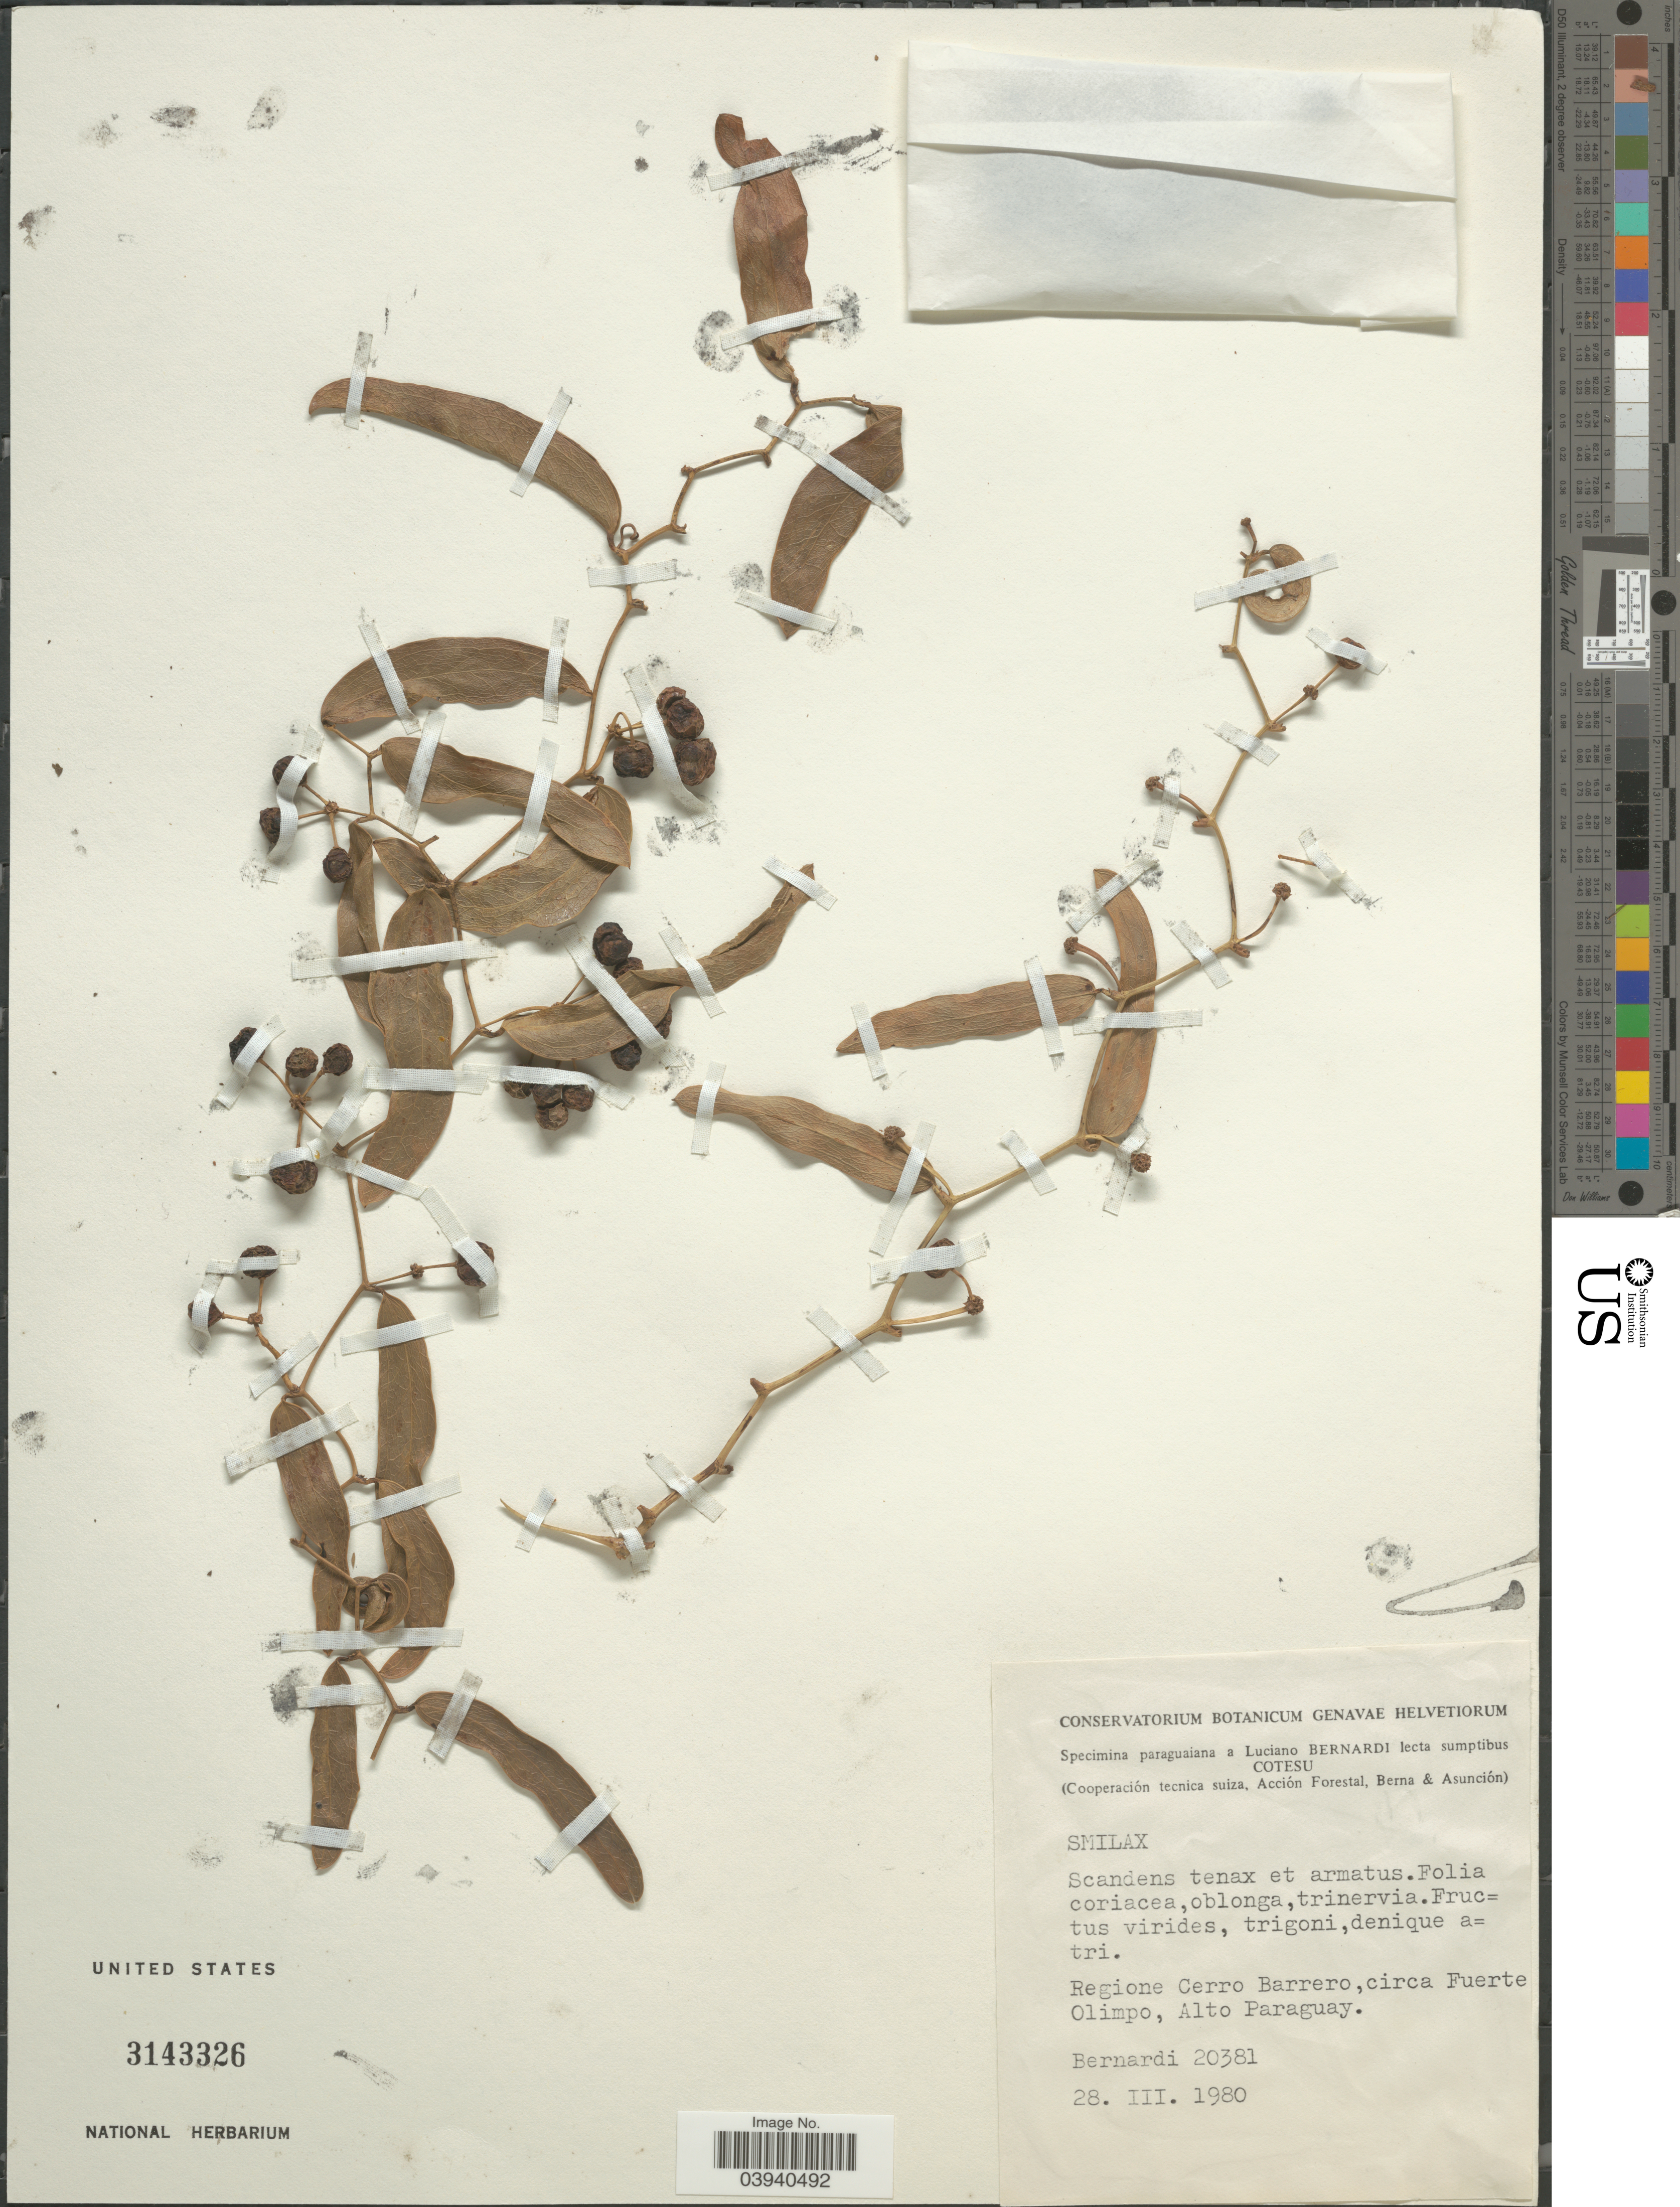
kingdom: Plantae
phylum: Tracheophyta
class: Liliopsida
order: Liliales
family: Smilacaceae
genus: Smilax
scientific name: Smilax sp.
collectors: L. Bernardi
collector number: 20381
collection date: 1980-03-28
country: Paraguay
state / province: Alto Paraguay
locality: Regione Cerro Barrero, circa Fuerte Olimpo.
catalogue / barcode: US 3143326